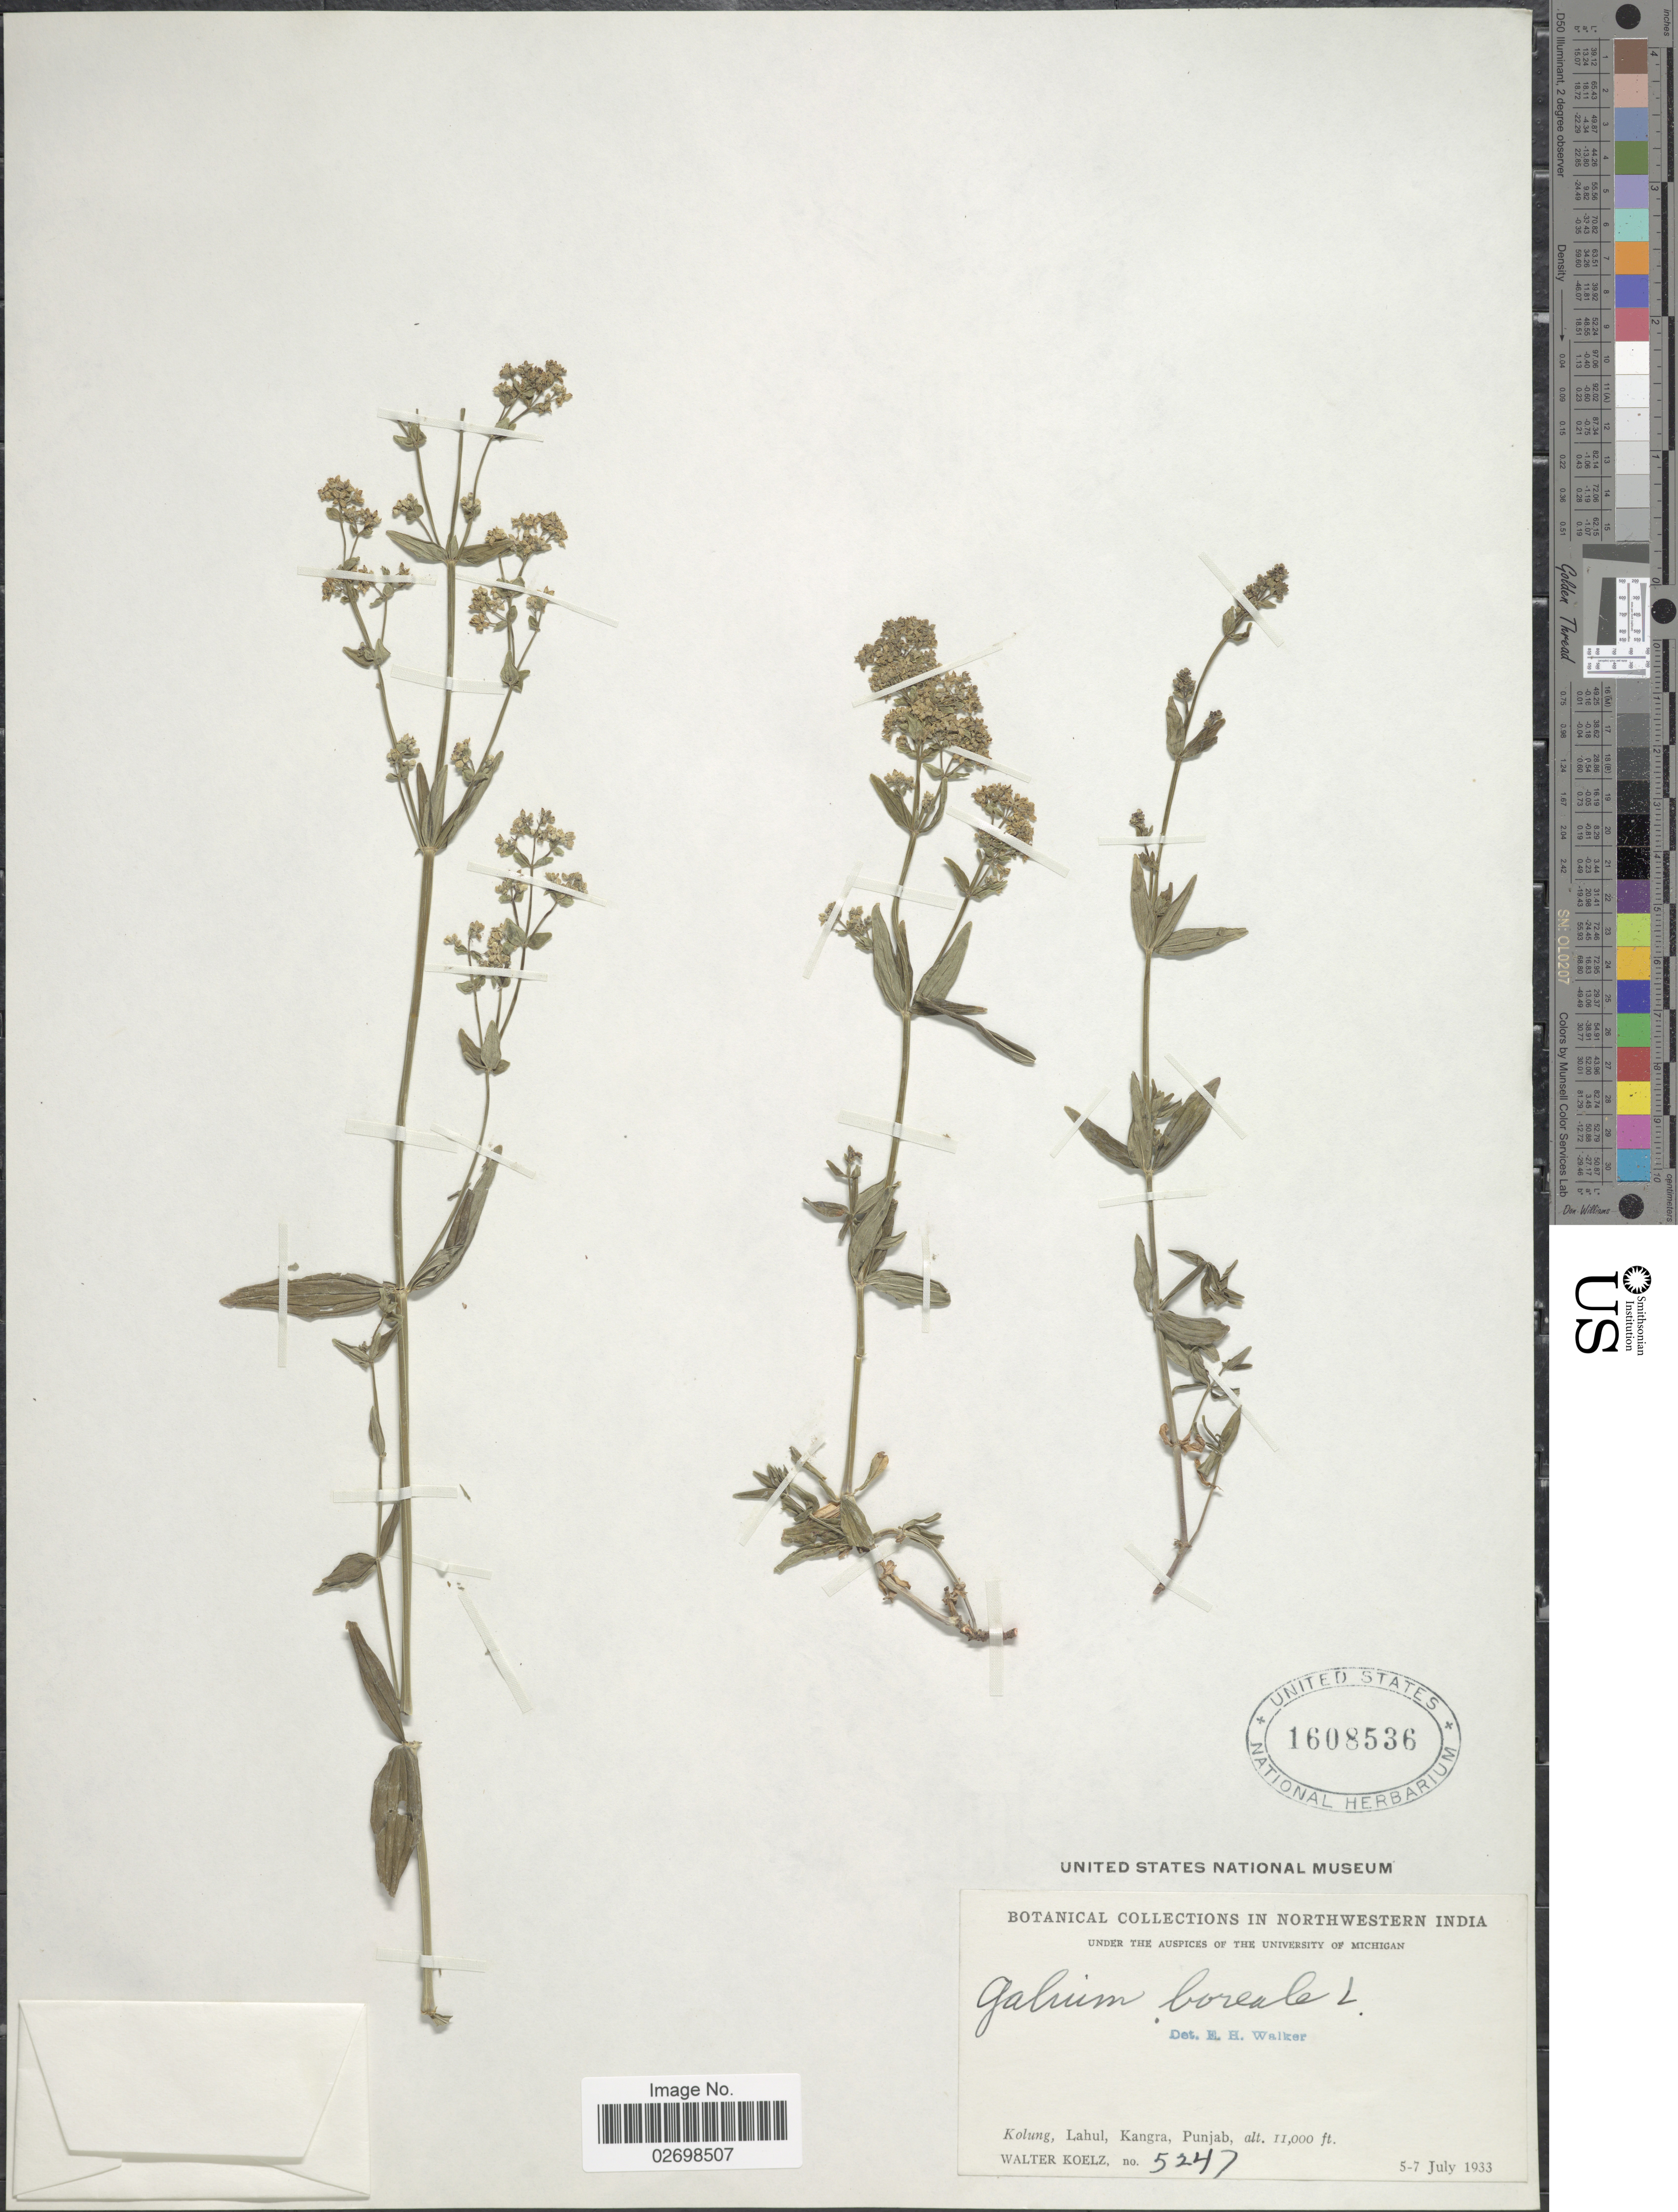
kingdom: Plantae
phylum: Tracheophyta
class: Magnoliopsida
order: Gentianales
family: Rubiaceae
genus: Galium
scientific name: Galium boreale L.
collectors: W. N. Koelz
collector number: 5247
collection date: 1933-07-05/1933-07-07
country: India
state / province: Punjab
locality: Northwestern Punjab, Kolun, Lahul, Kangra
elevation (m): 33833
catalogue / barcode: US 1608536